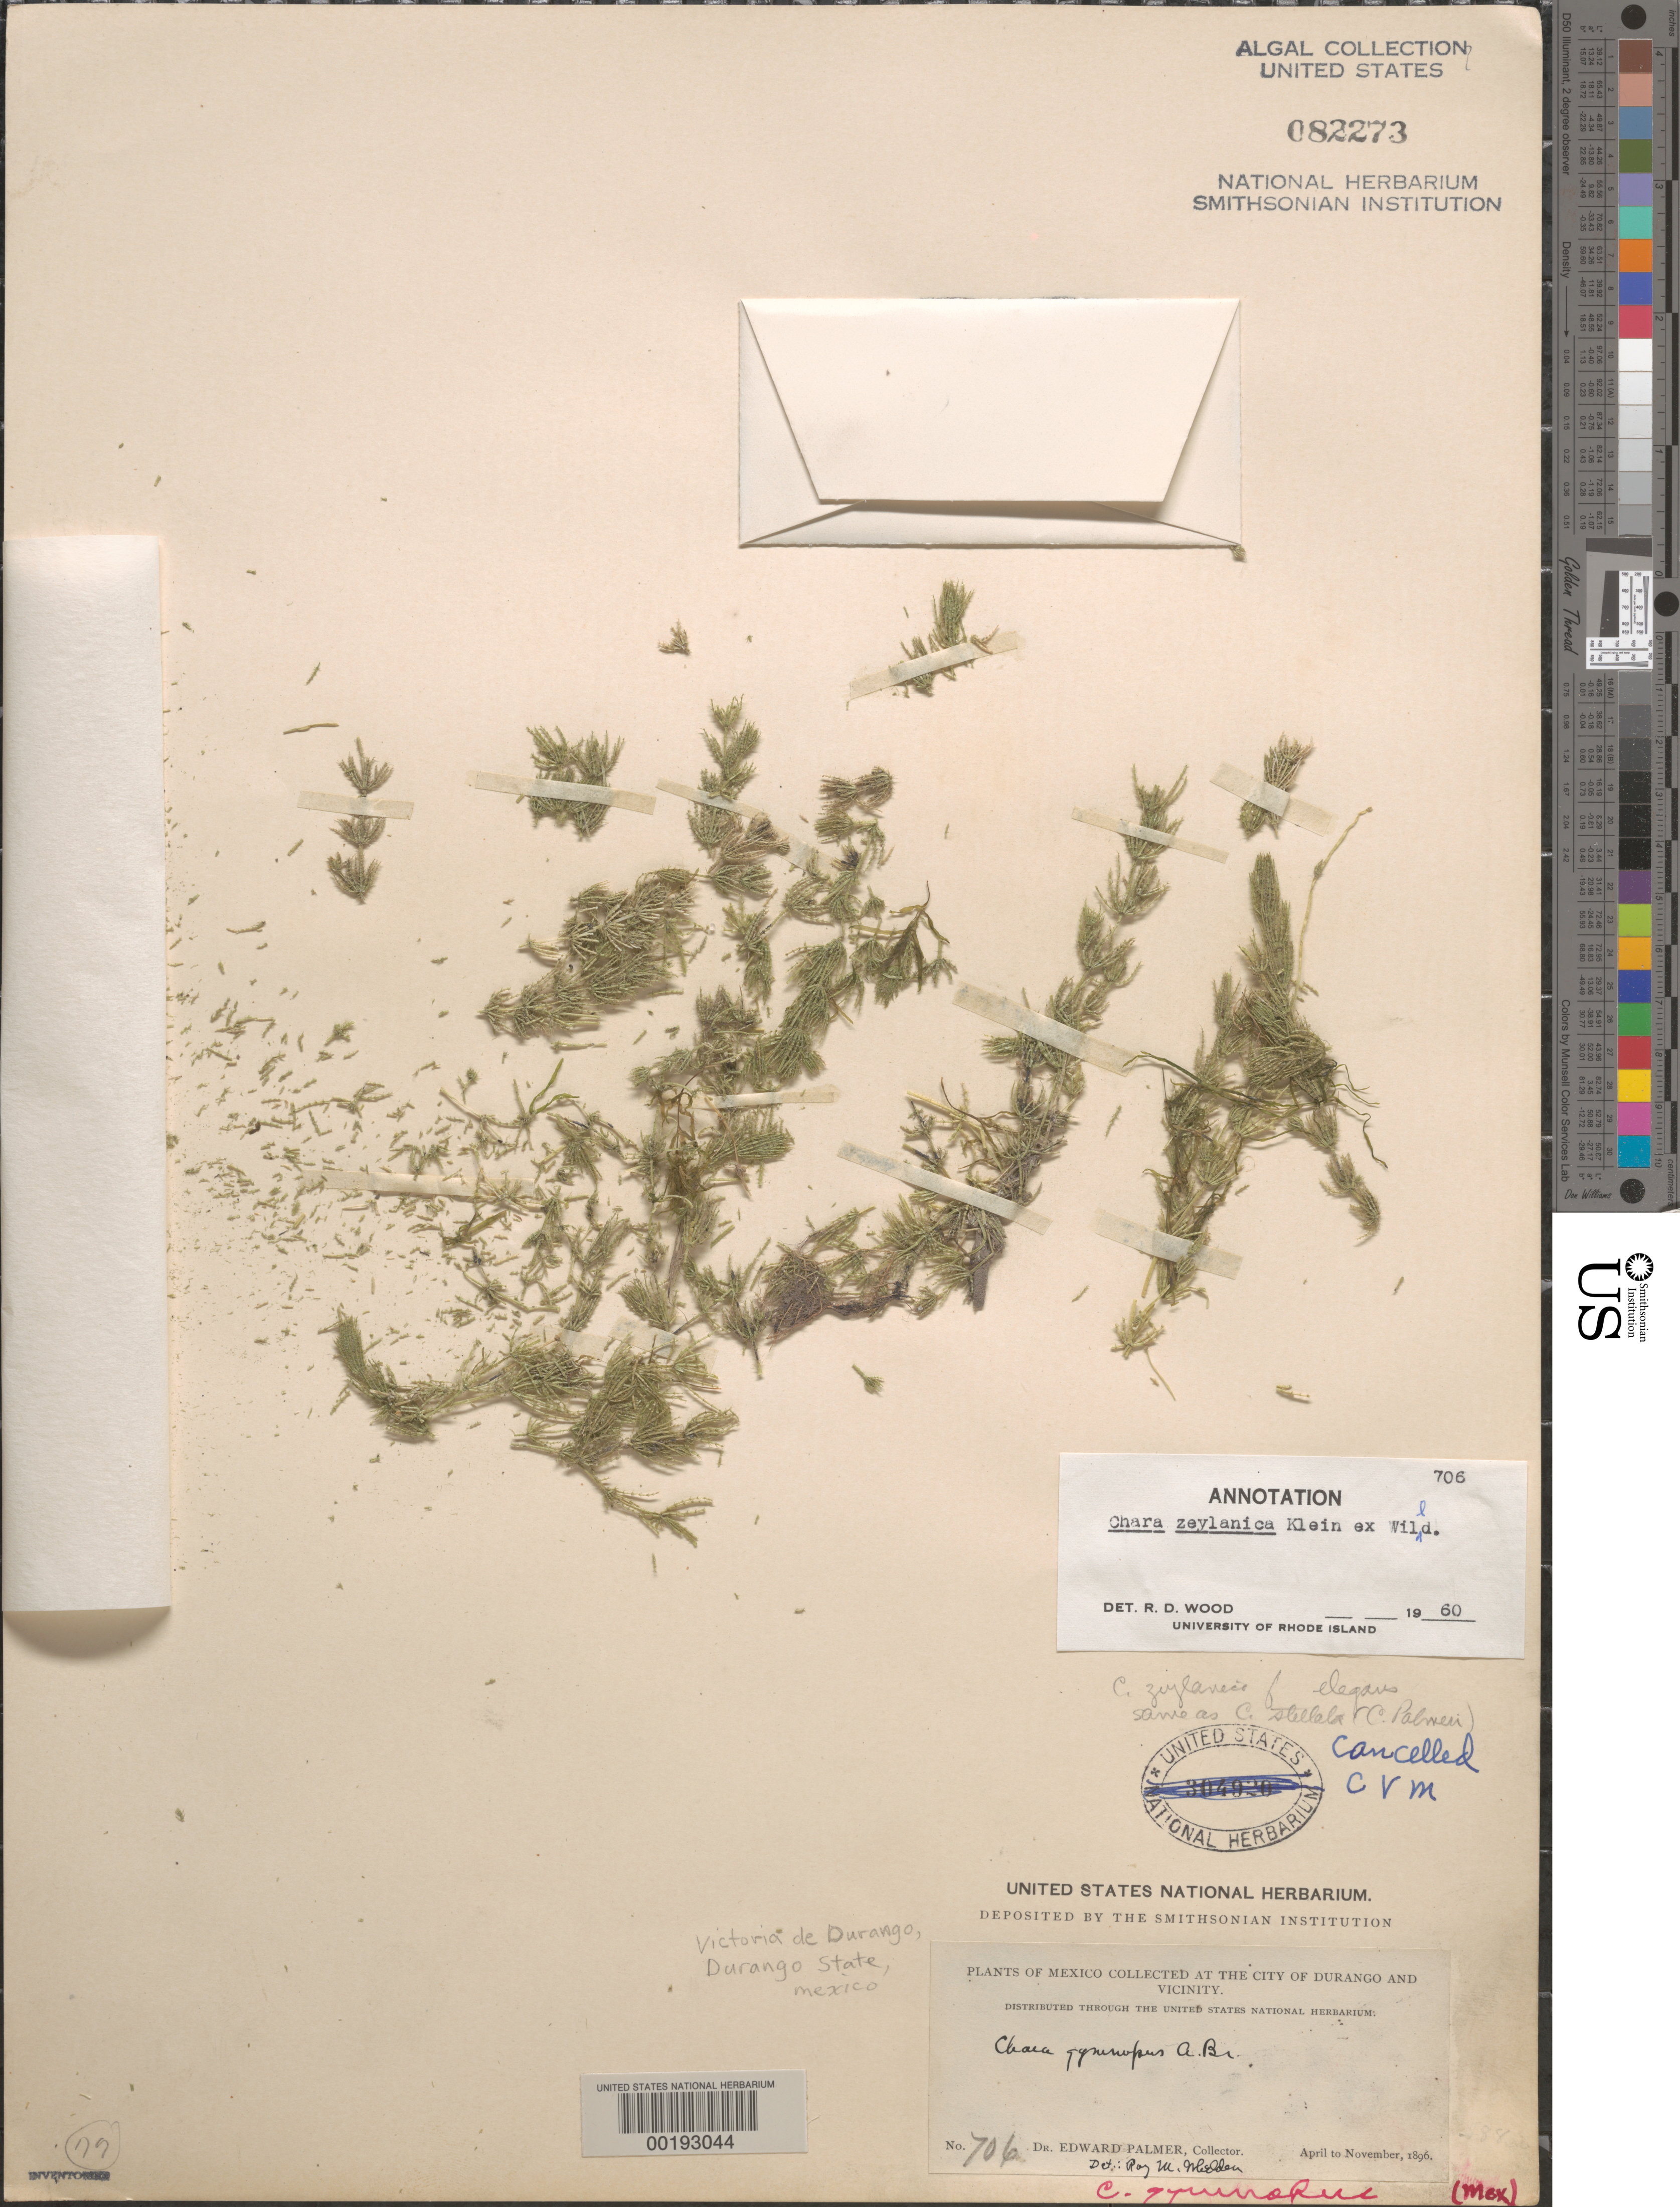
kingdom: Plantae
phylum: Charophyta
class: Charophyceae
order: Charales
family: Characeae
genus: Chara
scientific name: Chara zeylanica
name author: J.G. Klein ex Willd.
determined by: Wood, R. D.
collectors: E. Palmer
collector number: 706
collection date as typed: Apr 1896 TO -- Nov 1896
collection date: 1896-04/1896-11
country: Mexico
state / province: Durango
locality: Victoria de Durango area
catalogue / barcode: US 82273